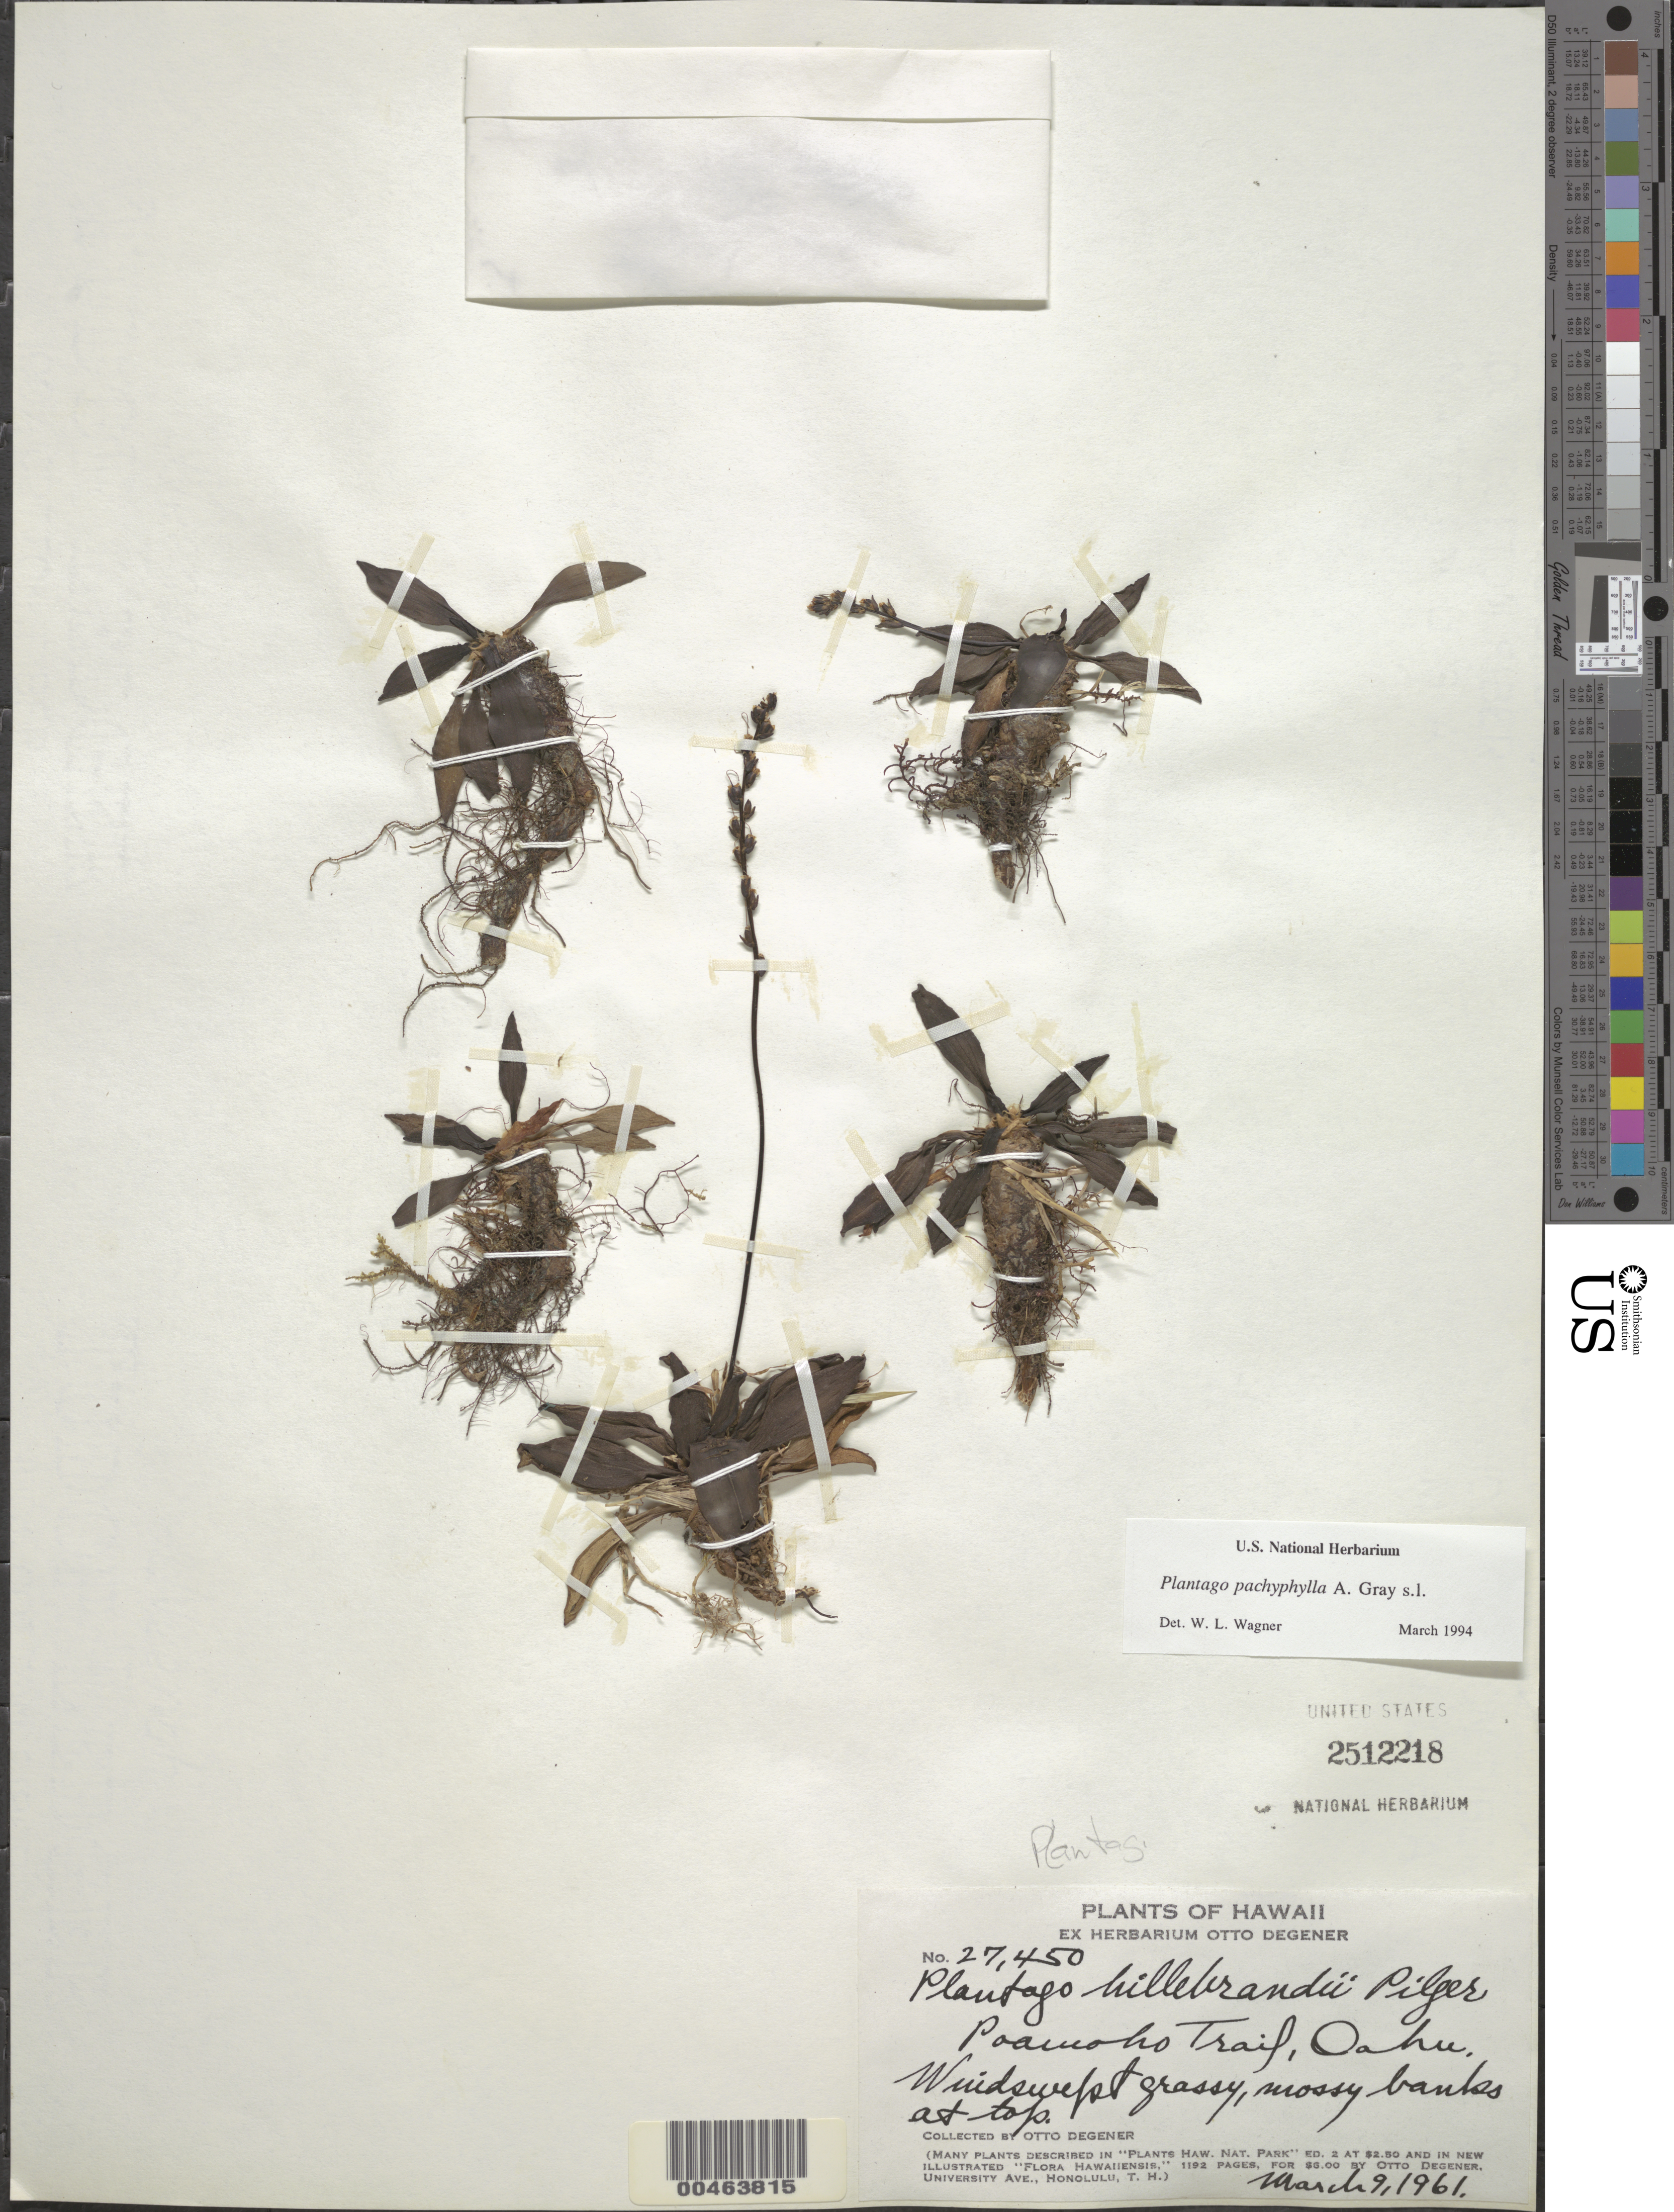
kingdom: Plantae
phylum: Tracheophyta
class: Magnoliopsida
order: Lamiales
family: Plantaginaceae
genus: Plantago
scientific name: Plantago pachyphylla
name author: A. Gray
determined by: Wagner, W. L., (BOT), Smithsonian Institution - National Museum of Natural History (UNITED STATES)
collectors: O. Degener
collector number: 27450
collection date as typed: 9 Mar 1961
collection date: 1961-03-09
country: United States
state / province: Hawaii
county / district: Honolulu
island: Oahu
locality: Poamoho Trail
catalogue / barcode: US 2512218